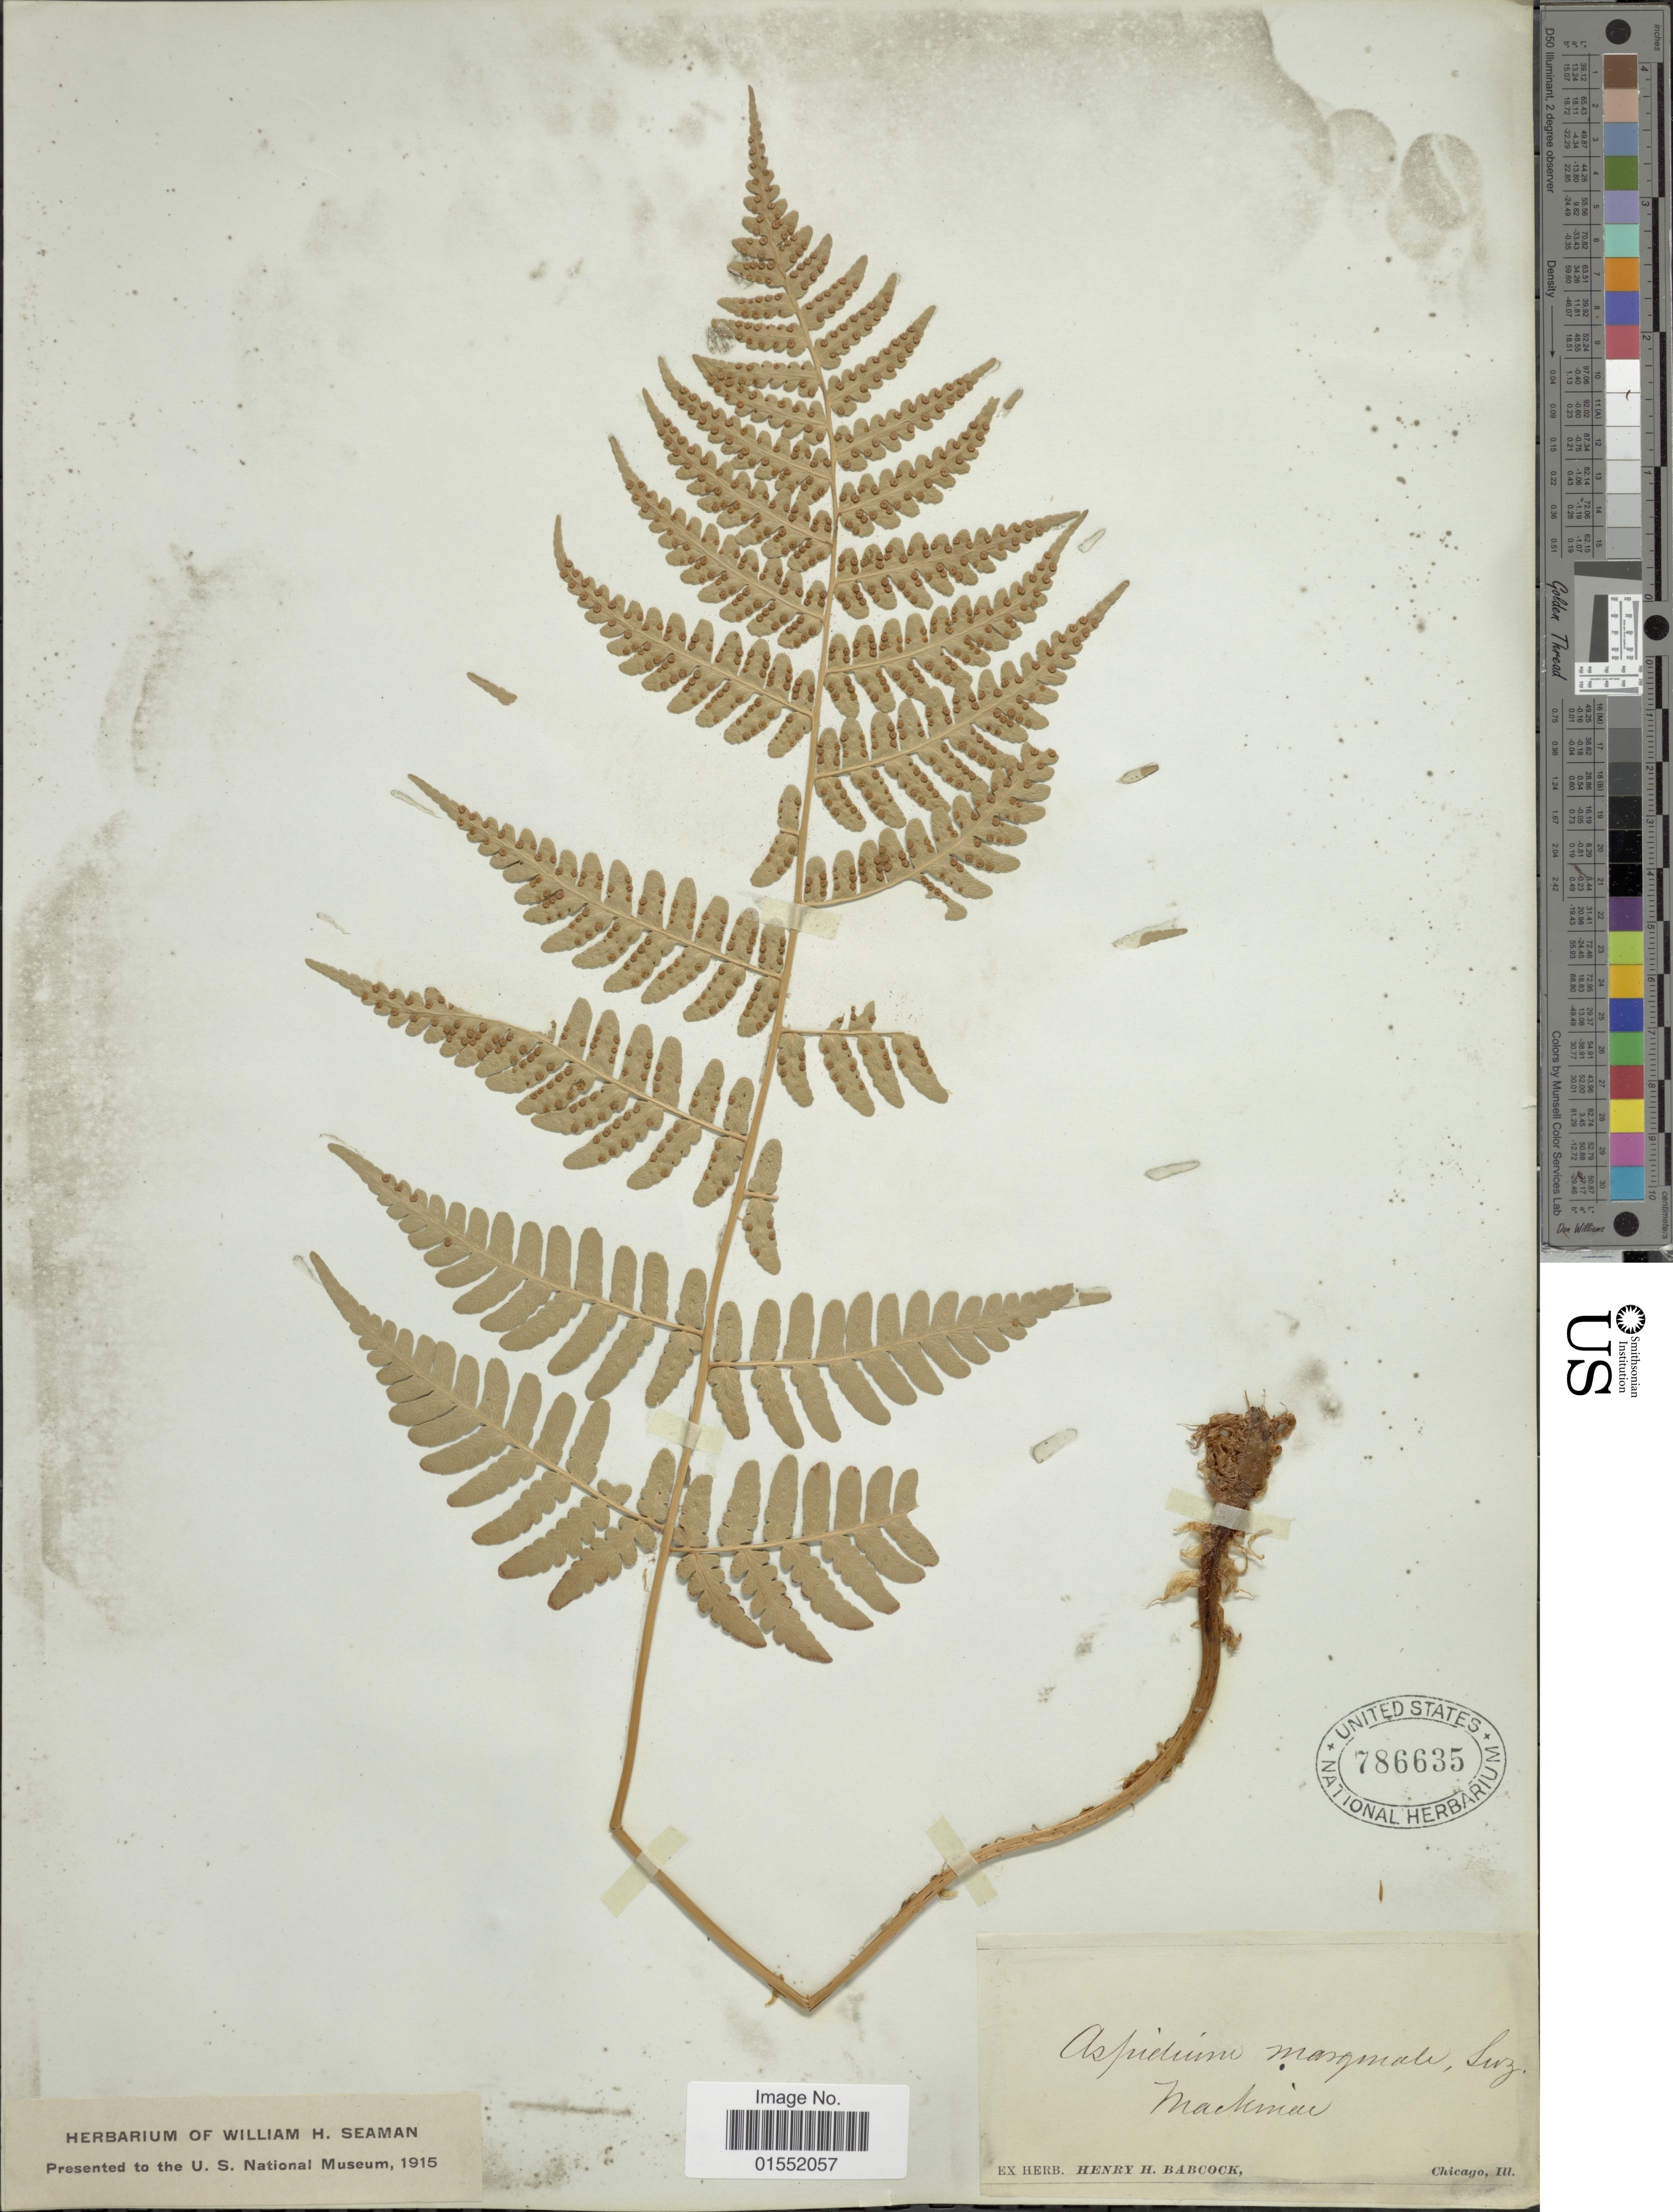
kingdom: Plantae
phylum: Tracheophyta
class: Polypodiopsida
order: Polypodiales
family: Dryopteridaceae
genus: Dryopteris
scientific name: Dryopteris marginalis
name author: (L.) A. Gray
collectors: ex herb. Henry Homes Babcock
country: United States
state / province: Illinois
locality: Mackinaw.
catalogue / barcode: US 786635